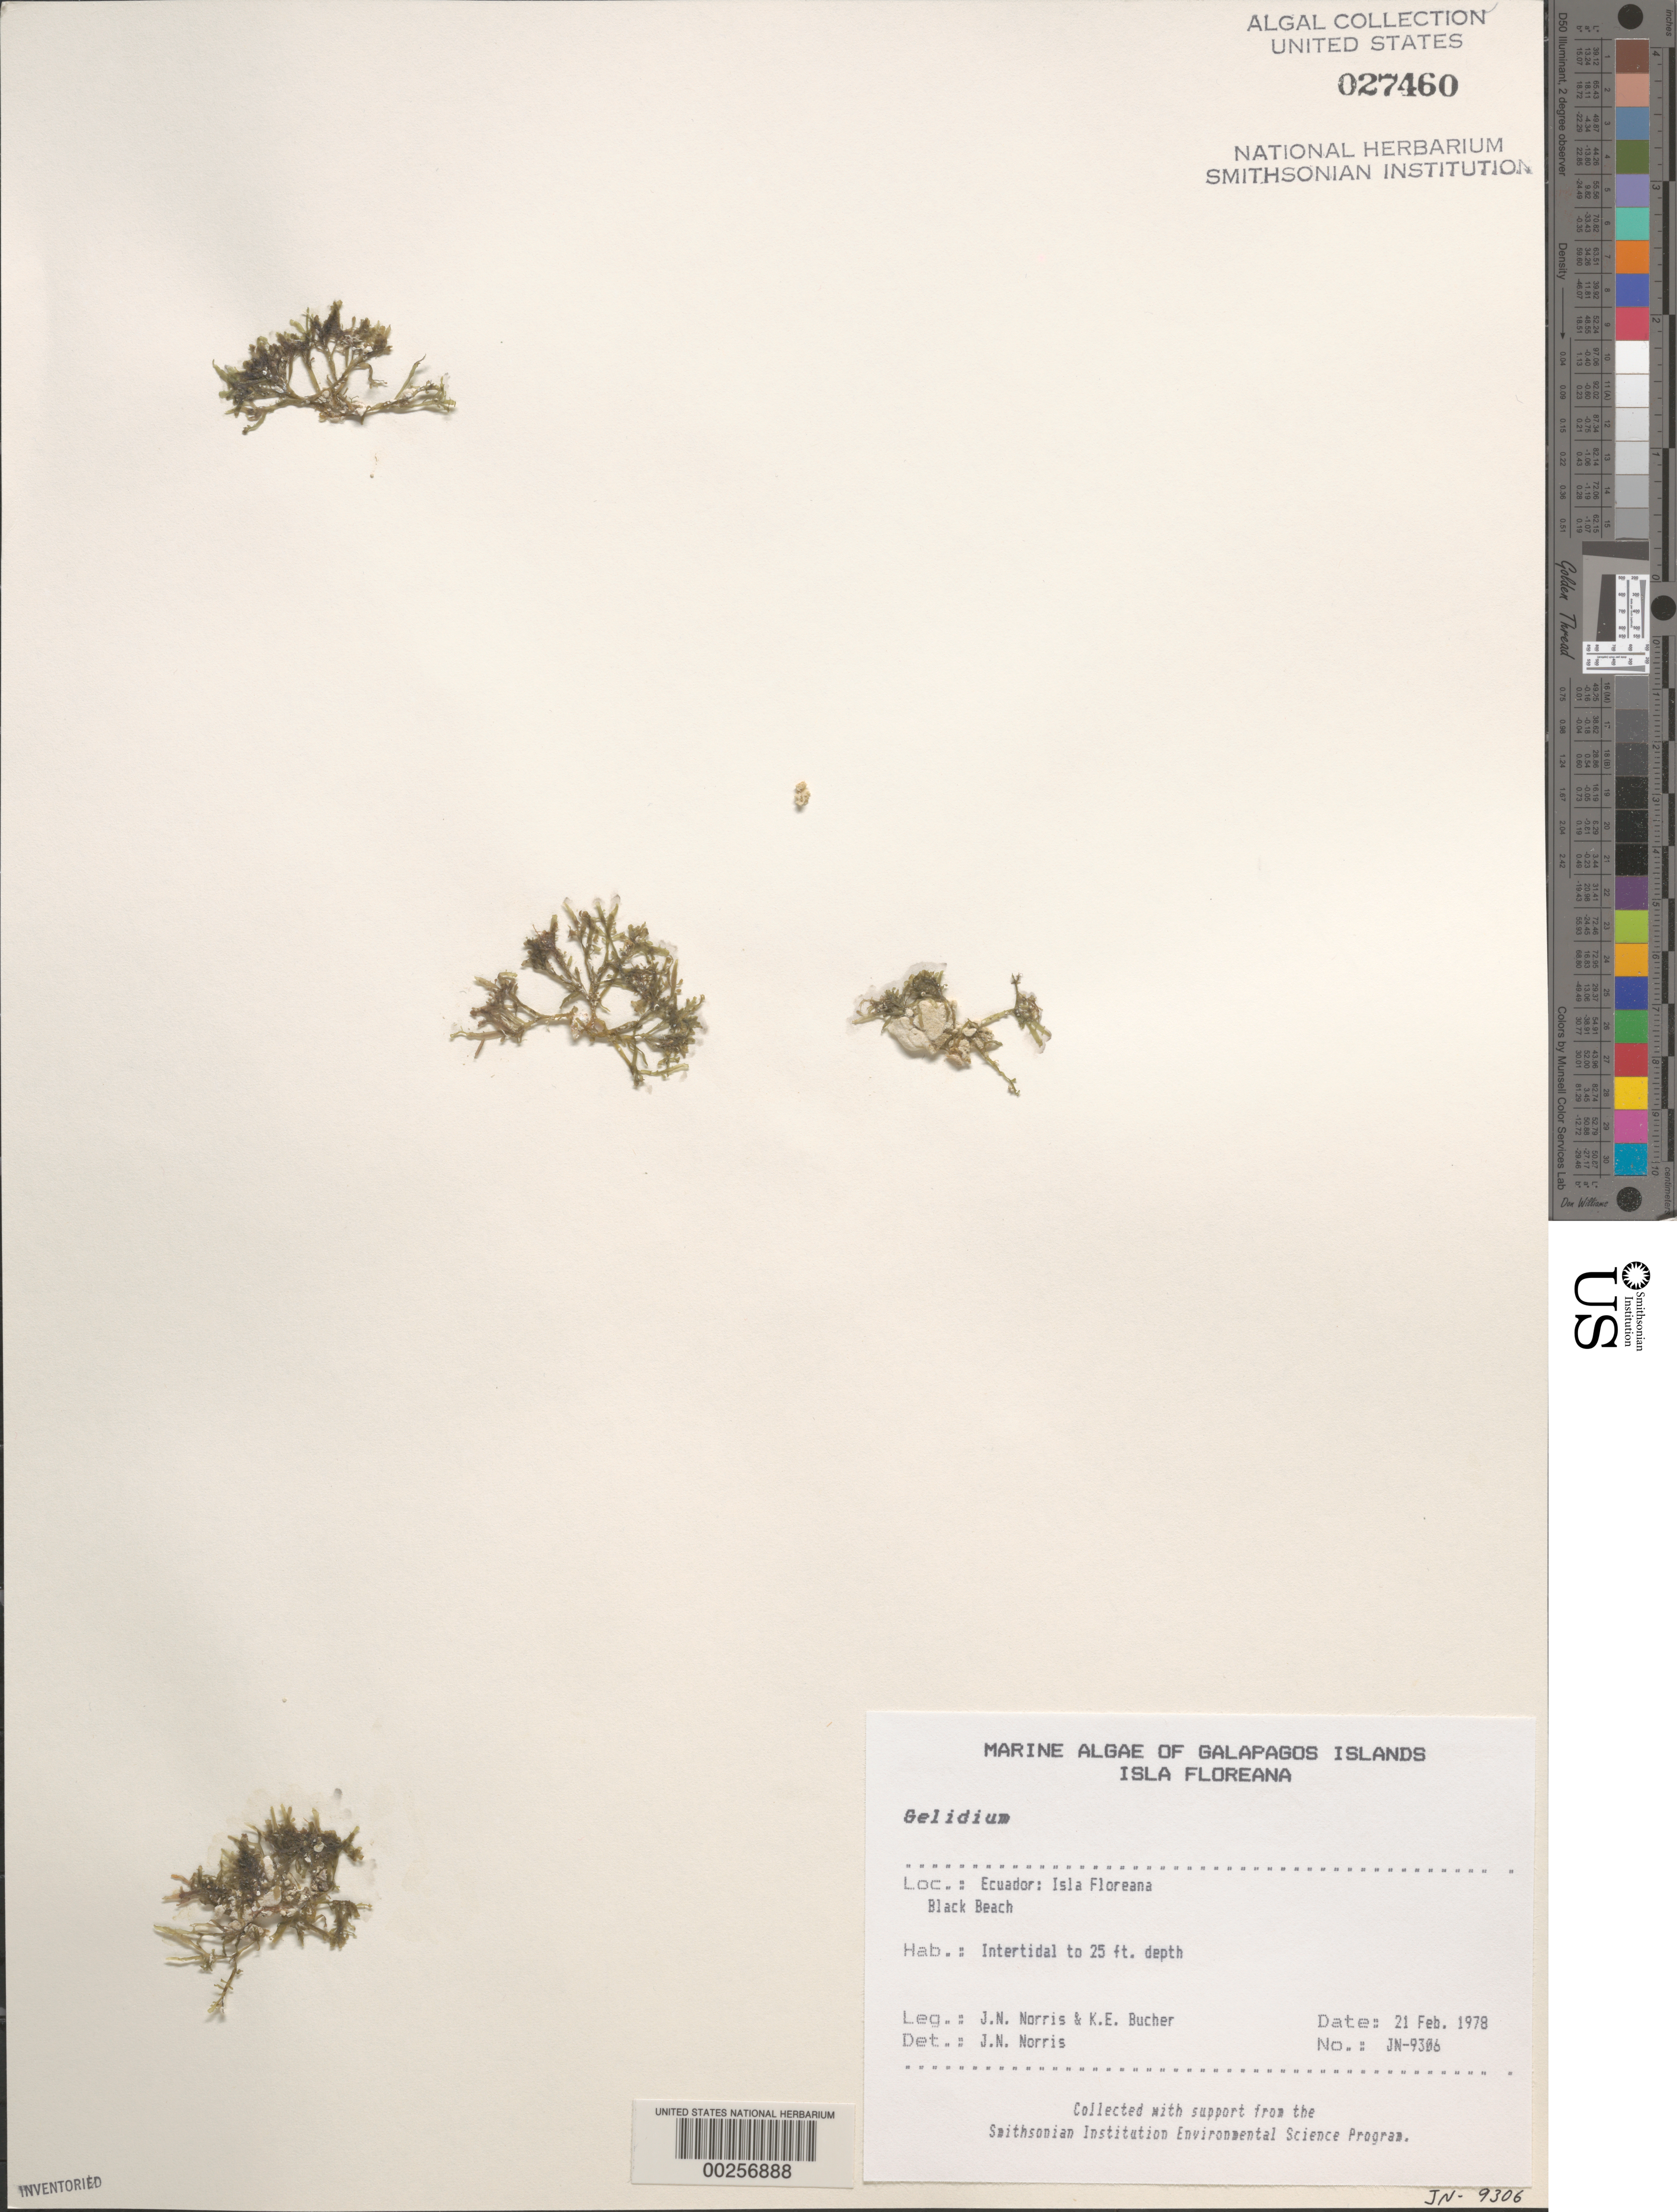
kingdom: Plantae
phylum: Rhodophyta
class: Florideophyceae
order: Gelidiales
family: Gelidiaceae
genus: Gelidium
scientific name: Gelidium sp.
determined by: Norris, James N.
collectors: J. N. Norris & K. E. Bucher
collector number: JN-9306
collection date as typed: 21 Feb 1978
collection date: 1978-02-21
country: Ecuador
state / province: Colón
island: Floreana [Charles, Santa Maria]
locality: Black Beach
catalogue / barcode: US 27460